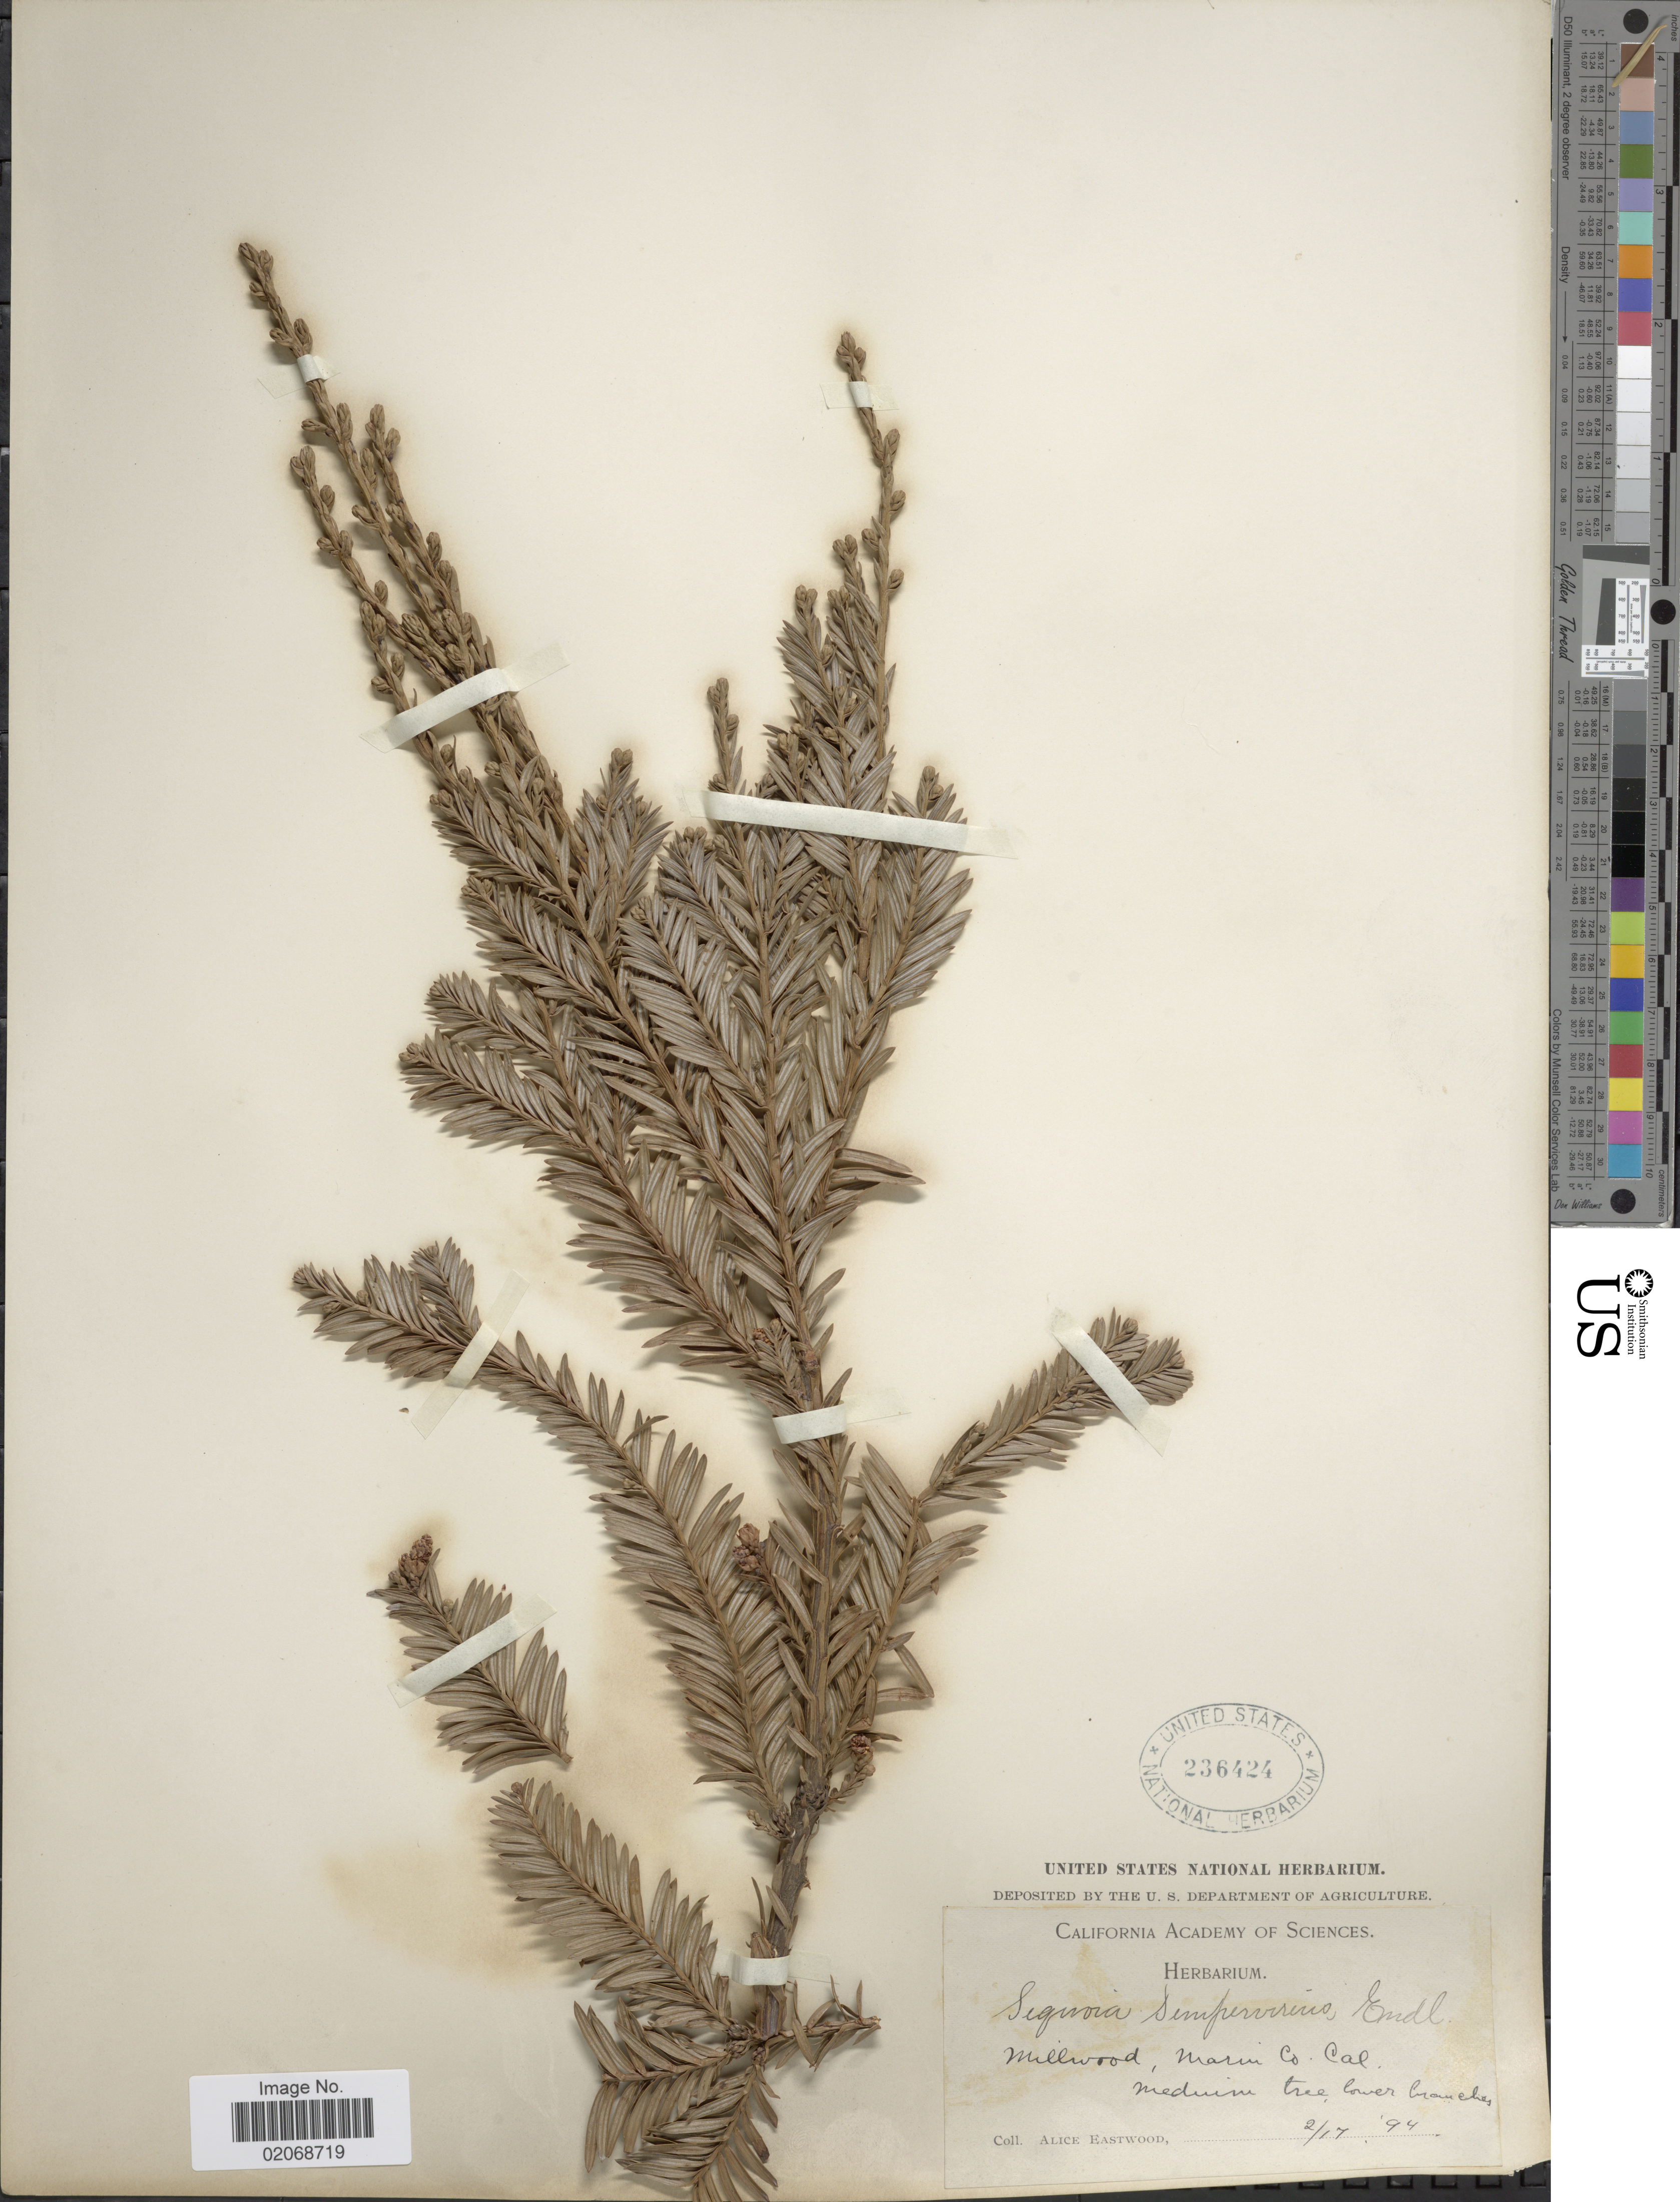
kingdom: Plantae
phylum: Tracheophyta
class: Pinopsida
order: Pinales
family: Cupressaceae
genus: Sequoia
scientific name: Sequoia sempervirens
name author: (D. Don) Endl.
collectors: A. Eastwood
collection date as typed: Transcribed d/m/y: 17/2/94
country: United States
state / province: California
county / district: Marin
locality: Millwood, Marin Co.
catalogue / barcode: US 236424